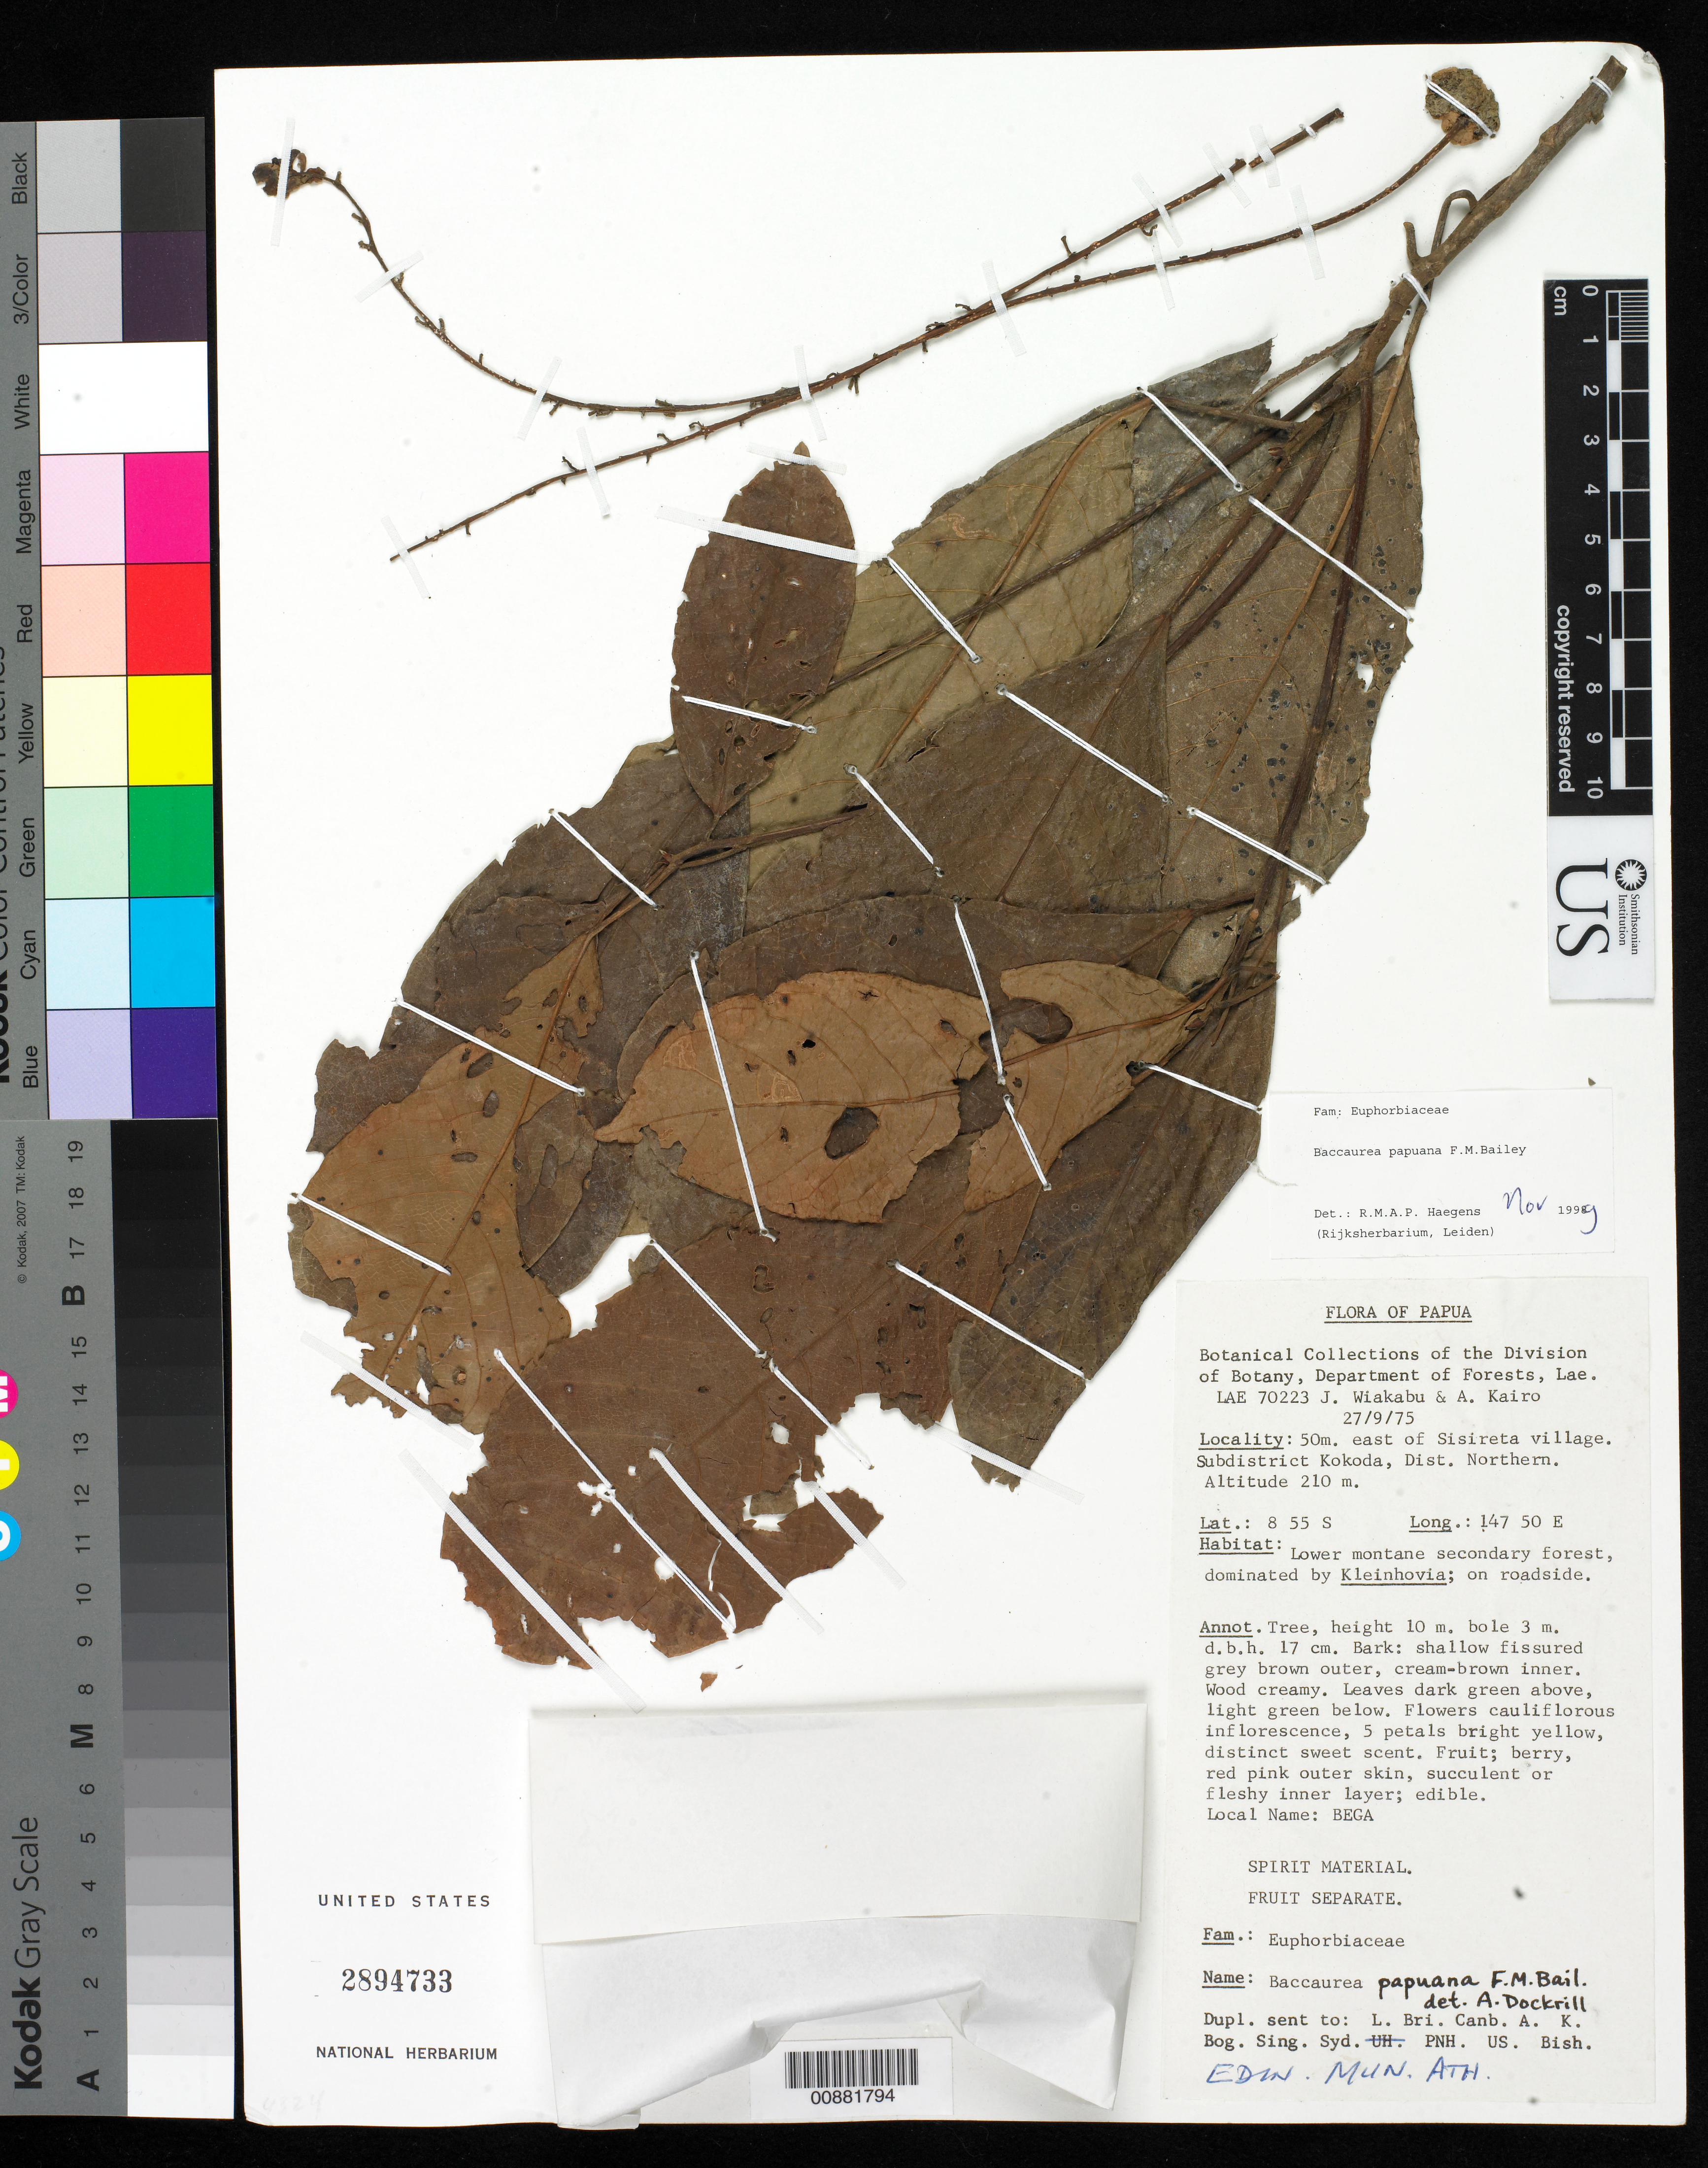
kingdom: Plantae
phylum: Tracheophyta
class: Magnoliopsida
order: Malpighiales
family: Phyllanthaceae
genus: Baccaurea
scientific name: Baccaurea papuana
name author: F.M. Bailey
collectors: J. Wiakabu & A. Kairo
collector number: LAE 70223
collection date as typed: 27 Sep 1975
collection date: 1975-09-27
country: Papua New Guinea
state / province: Northern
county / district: Kokoda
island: New Guinea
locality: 50m. E of Sisireta village, Subdistrict Kokoda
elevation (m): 210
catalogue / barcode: US 2894733